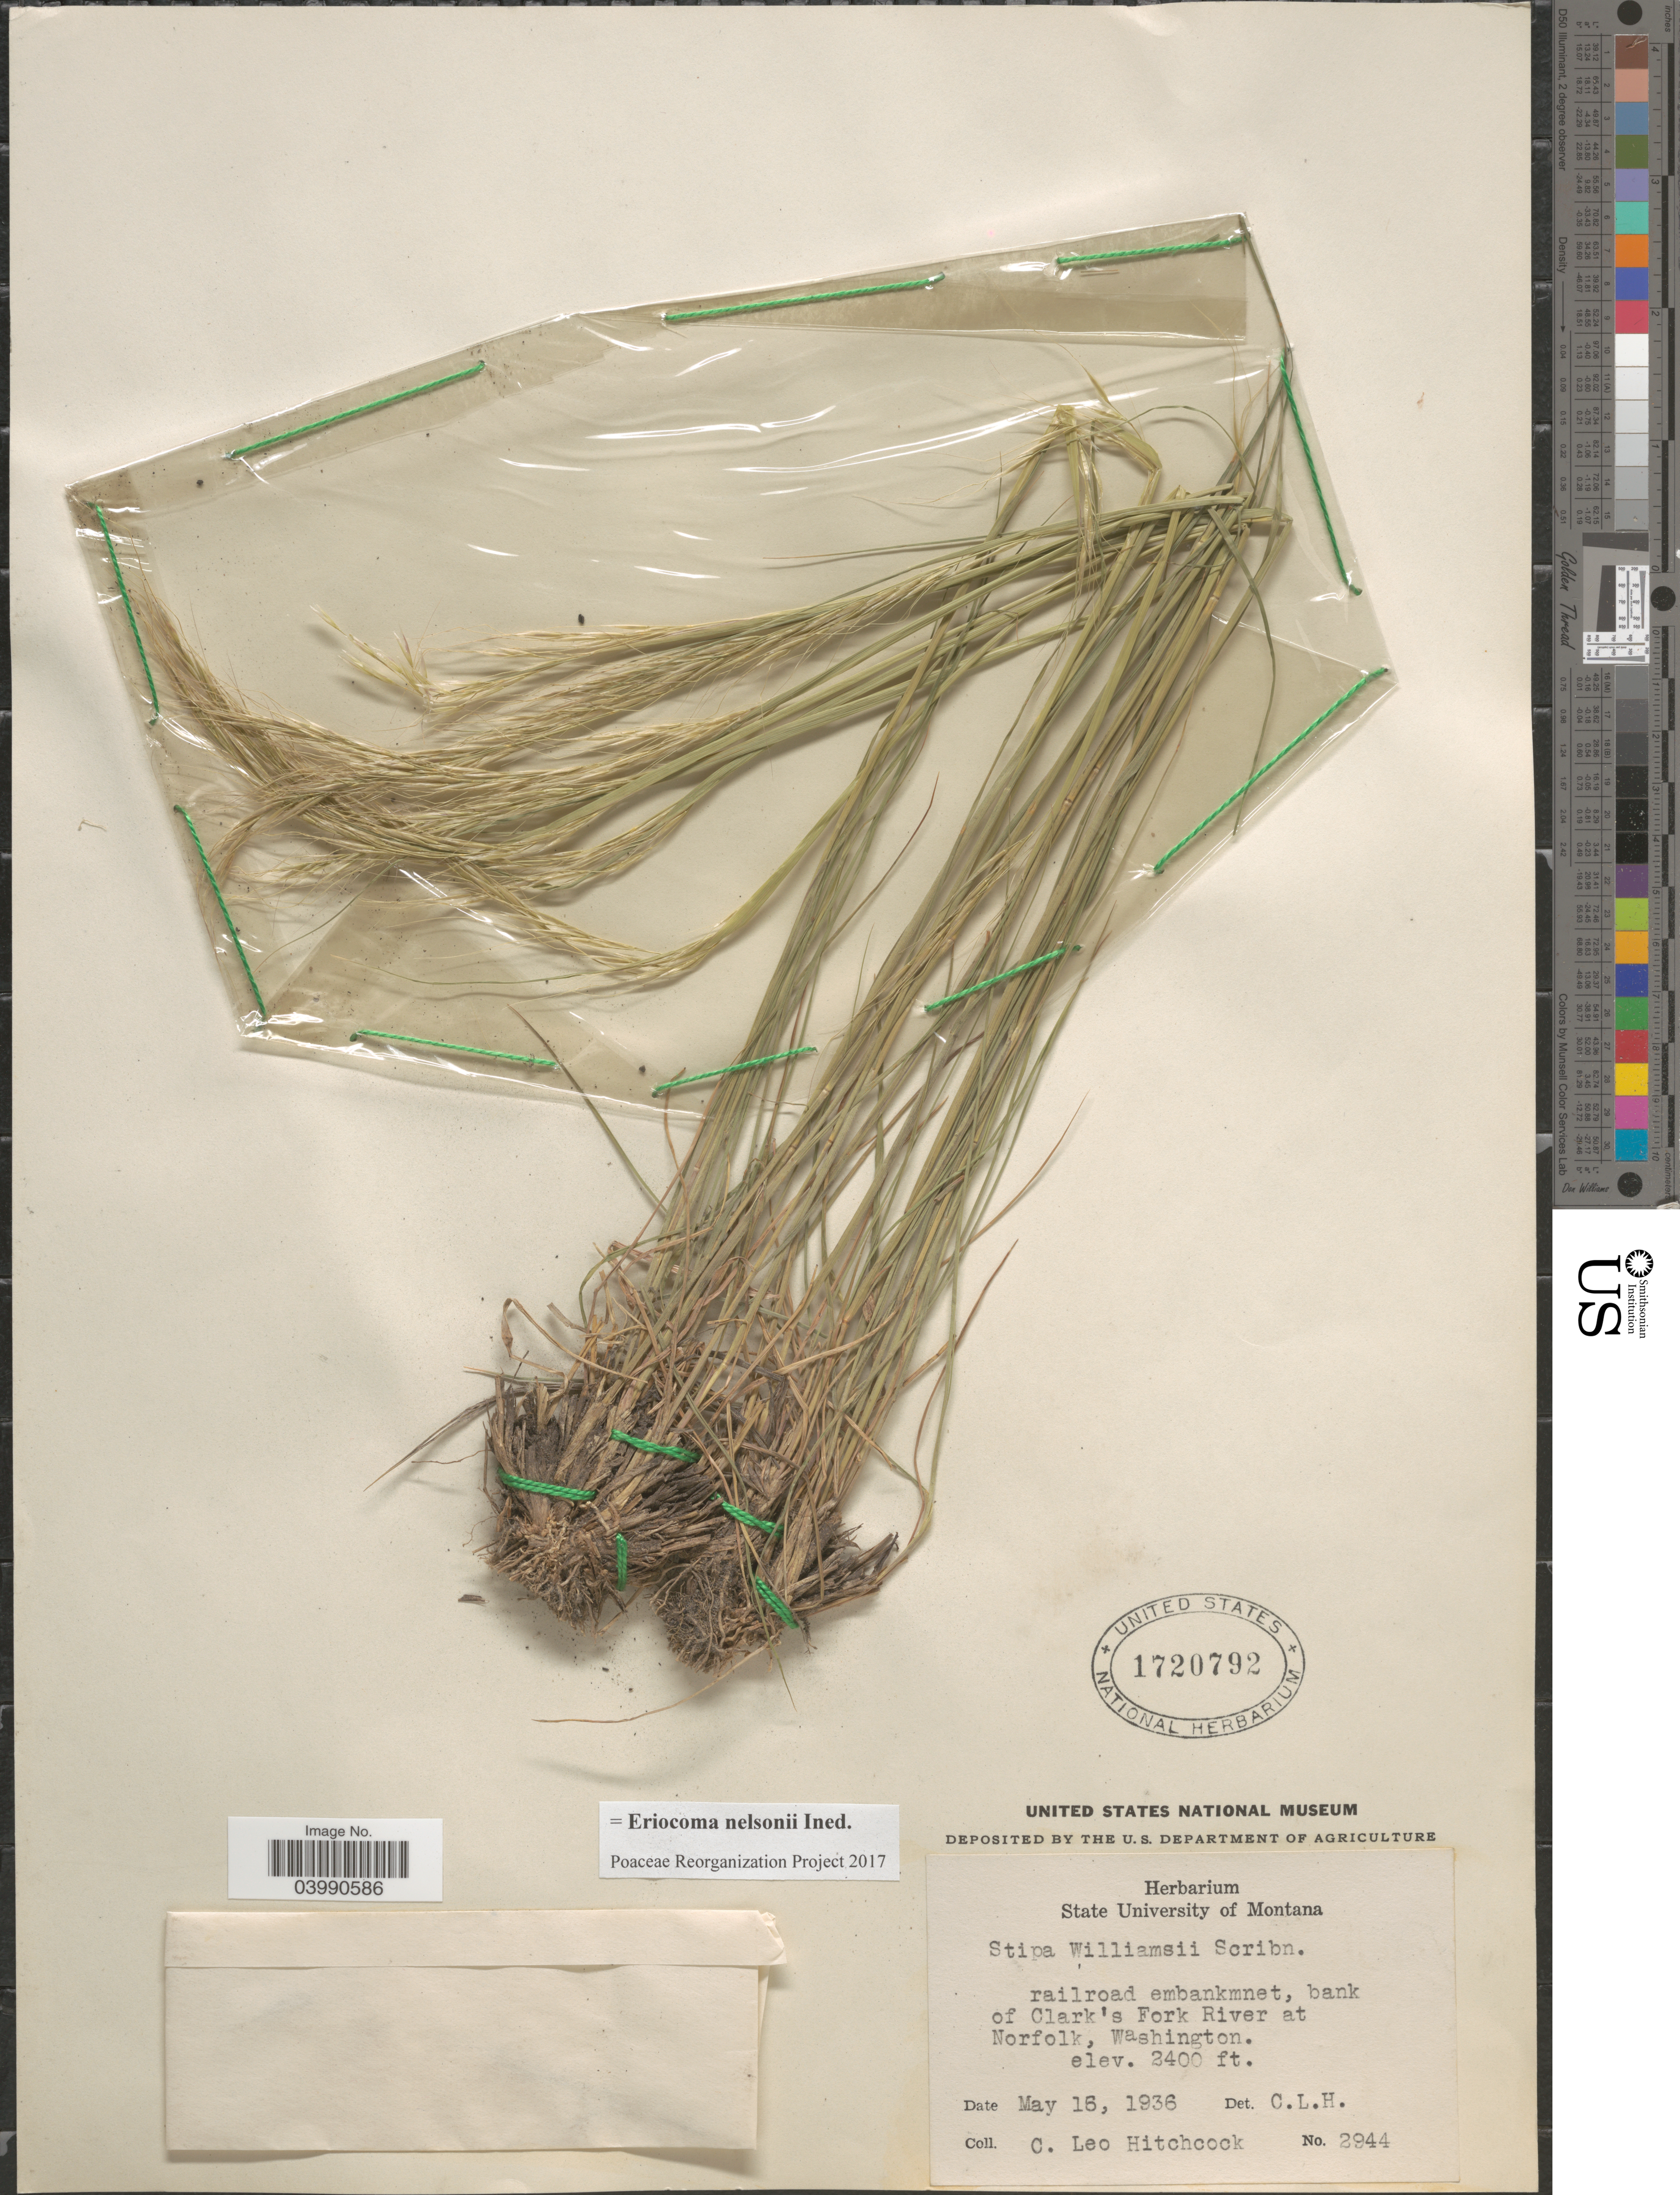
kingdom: Plantae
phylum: Tracheophyta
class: Liliopsida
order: Poales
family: Poaceae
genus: Eriocoma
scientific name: Eriocoma nelsonii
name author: (Scribn.) Romasch.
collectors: C. L. Hitchcock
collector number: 2944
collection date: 1936-05-16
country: United States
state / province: Washington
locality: Railroad embankment, bank of Clark's Fork River at Norfolk.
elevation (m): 732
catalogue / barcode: US 1720792